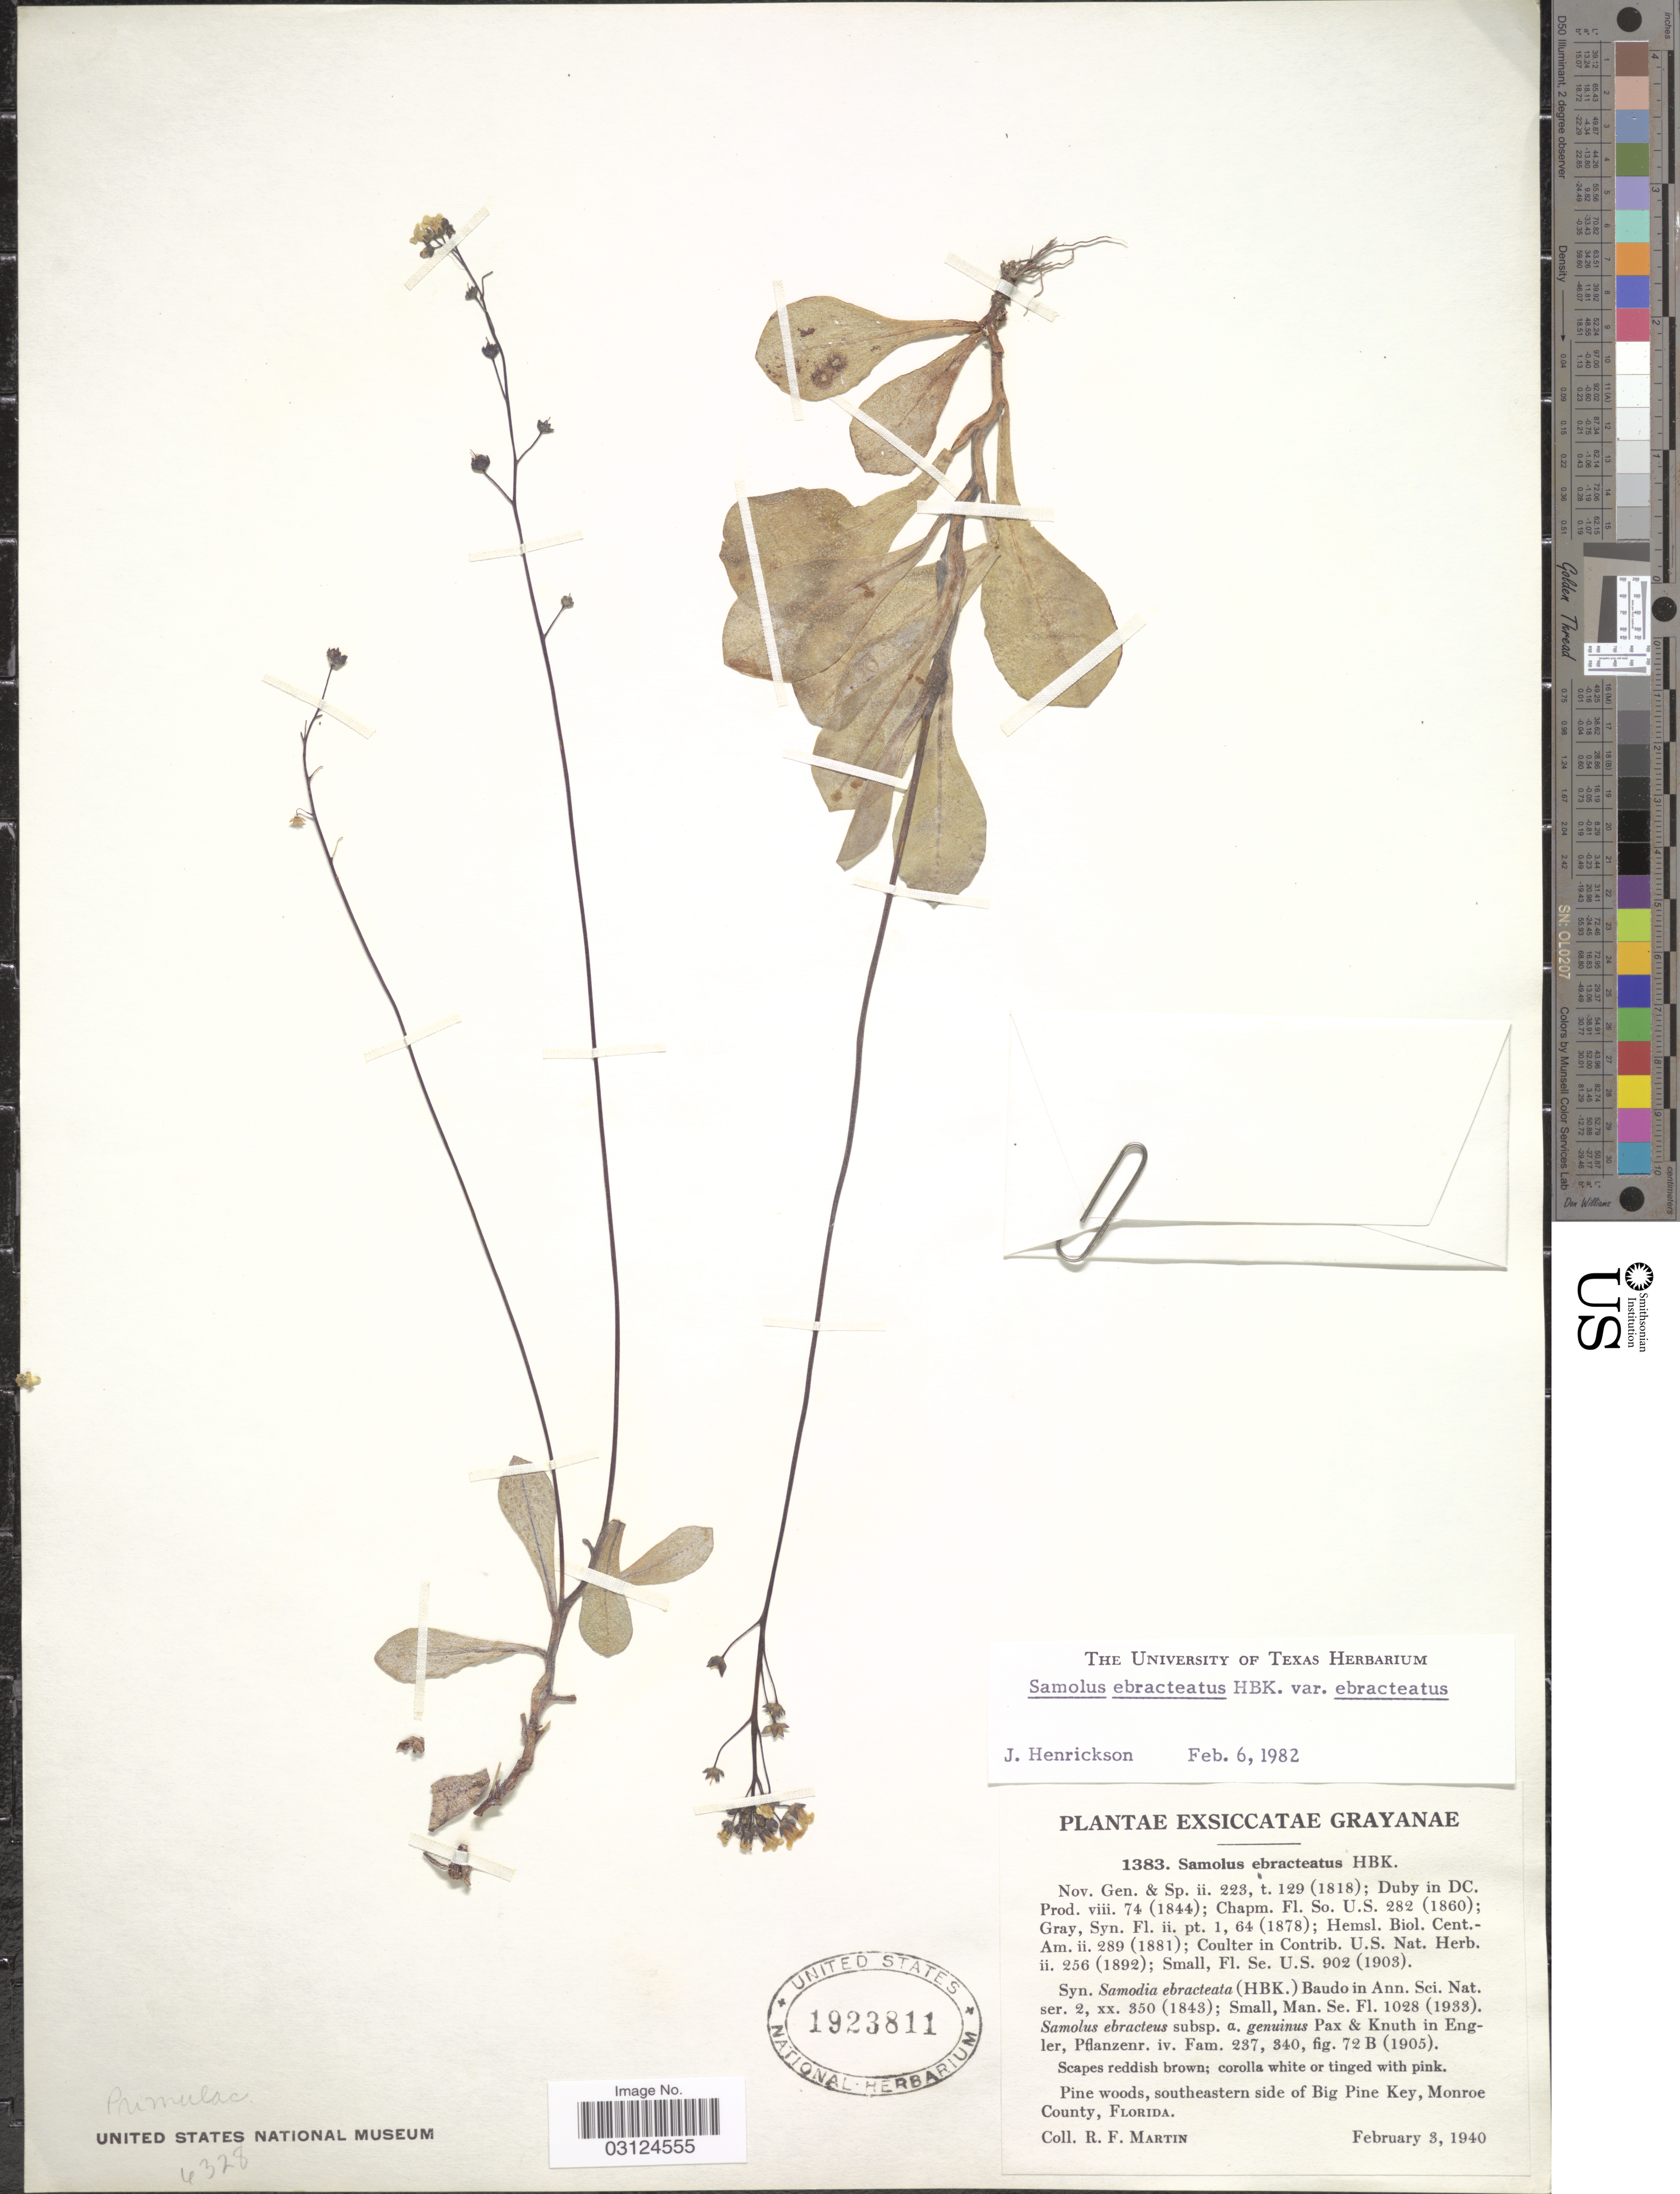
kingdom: Plantae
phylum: Tracheophyta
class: Magnoliopsida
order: Ericales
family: Primulaceae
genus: Samolus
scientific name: Samolus ebracteatus subsp. ebracteatus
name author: Kunth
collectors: R. F. Martin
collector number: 1383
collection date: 1940-02-03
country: United States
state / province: Florida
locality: Pine woods, southeastern side of Big Pine Key, Monroe County.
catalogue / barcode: US 1923811